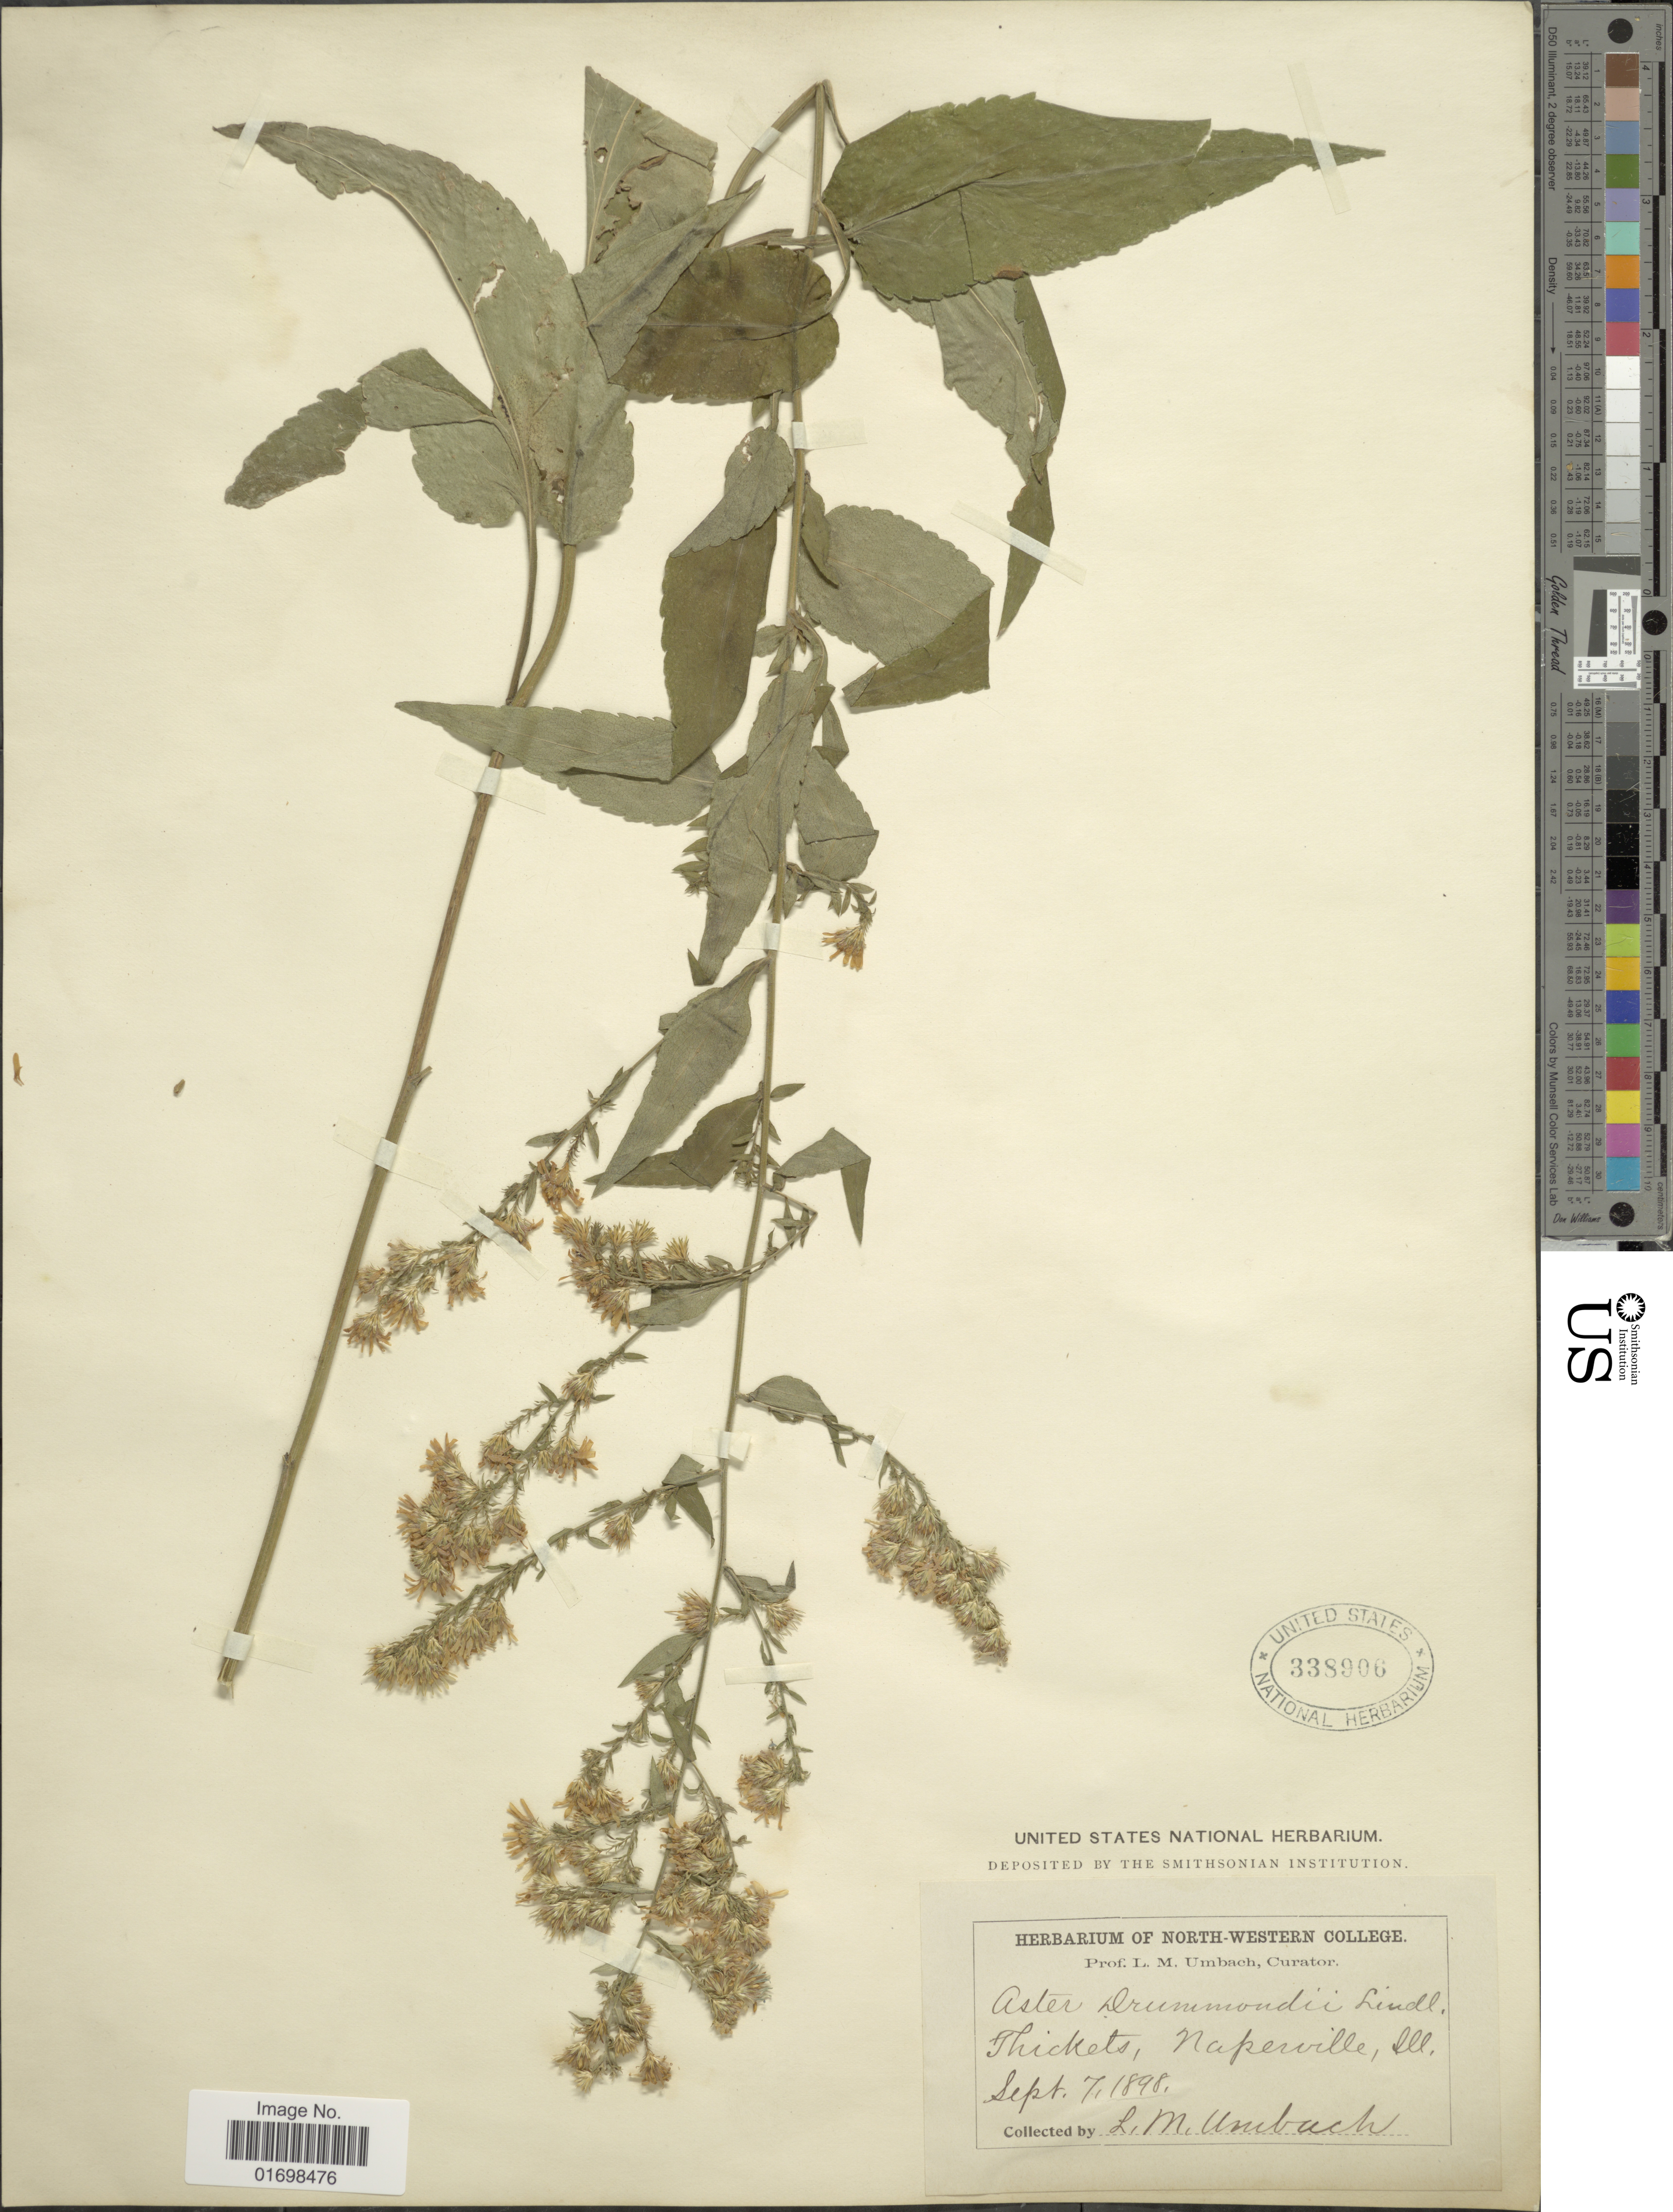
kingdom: Plantae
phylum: Tracheophyta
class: Magnoliopsida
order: Asterales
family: Asteraceae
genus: Symphyotrichum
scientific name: Symphyotrichum drummondii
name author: (Lindl.) G.L. Nesom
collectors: L. M. Umbach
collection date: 1898-09-07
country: United States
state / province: Illinois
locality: Thickets, Naperville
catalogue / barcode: US 338906